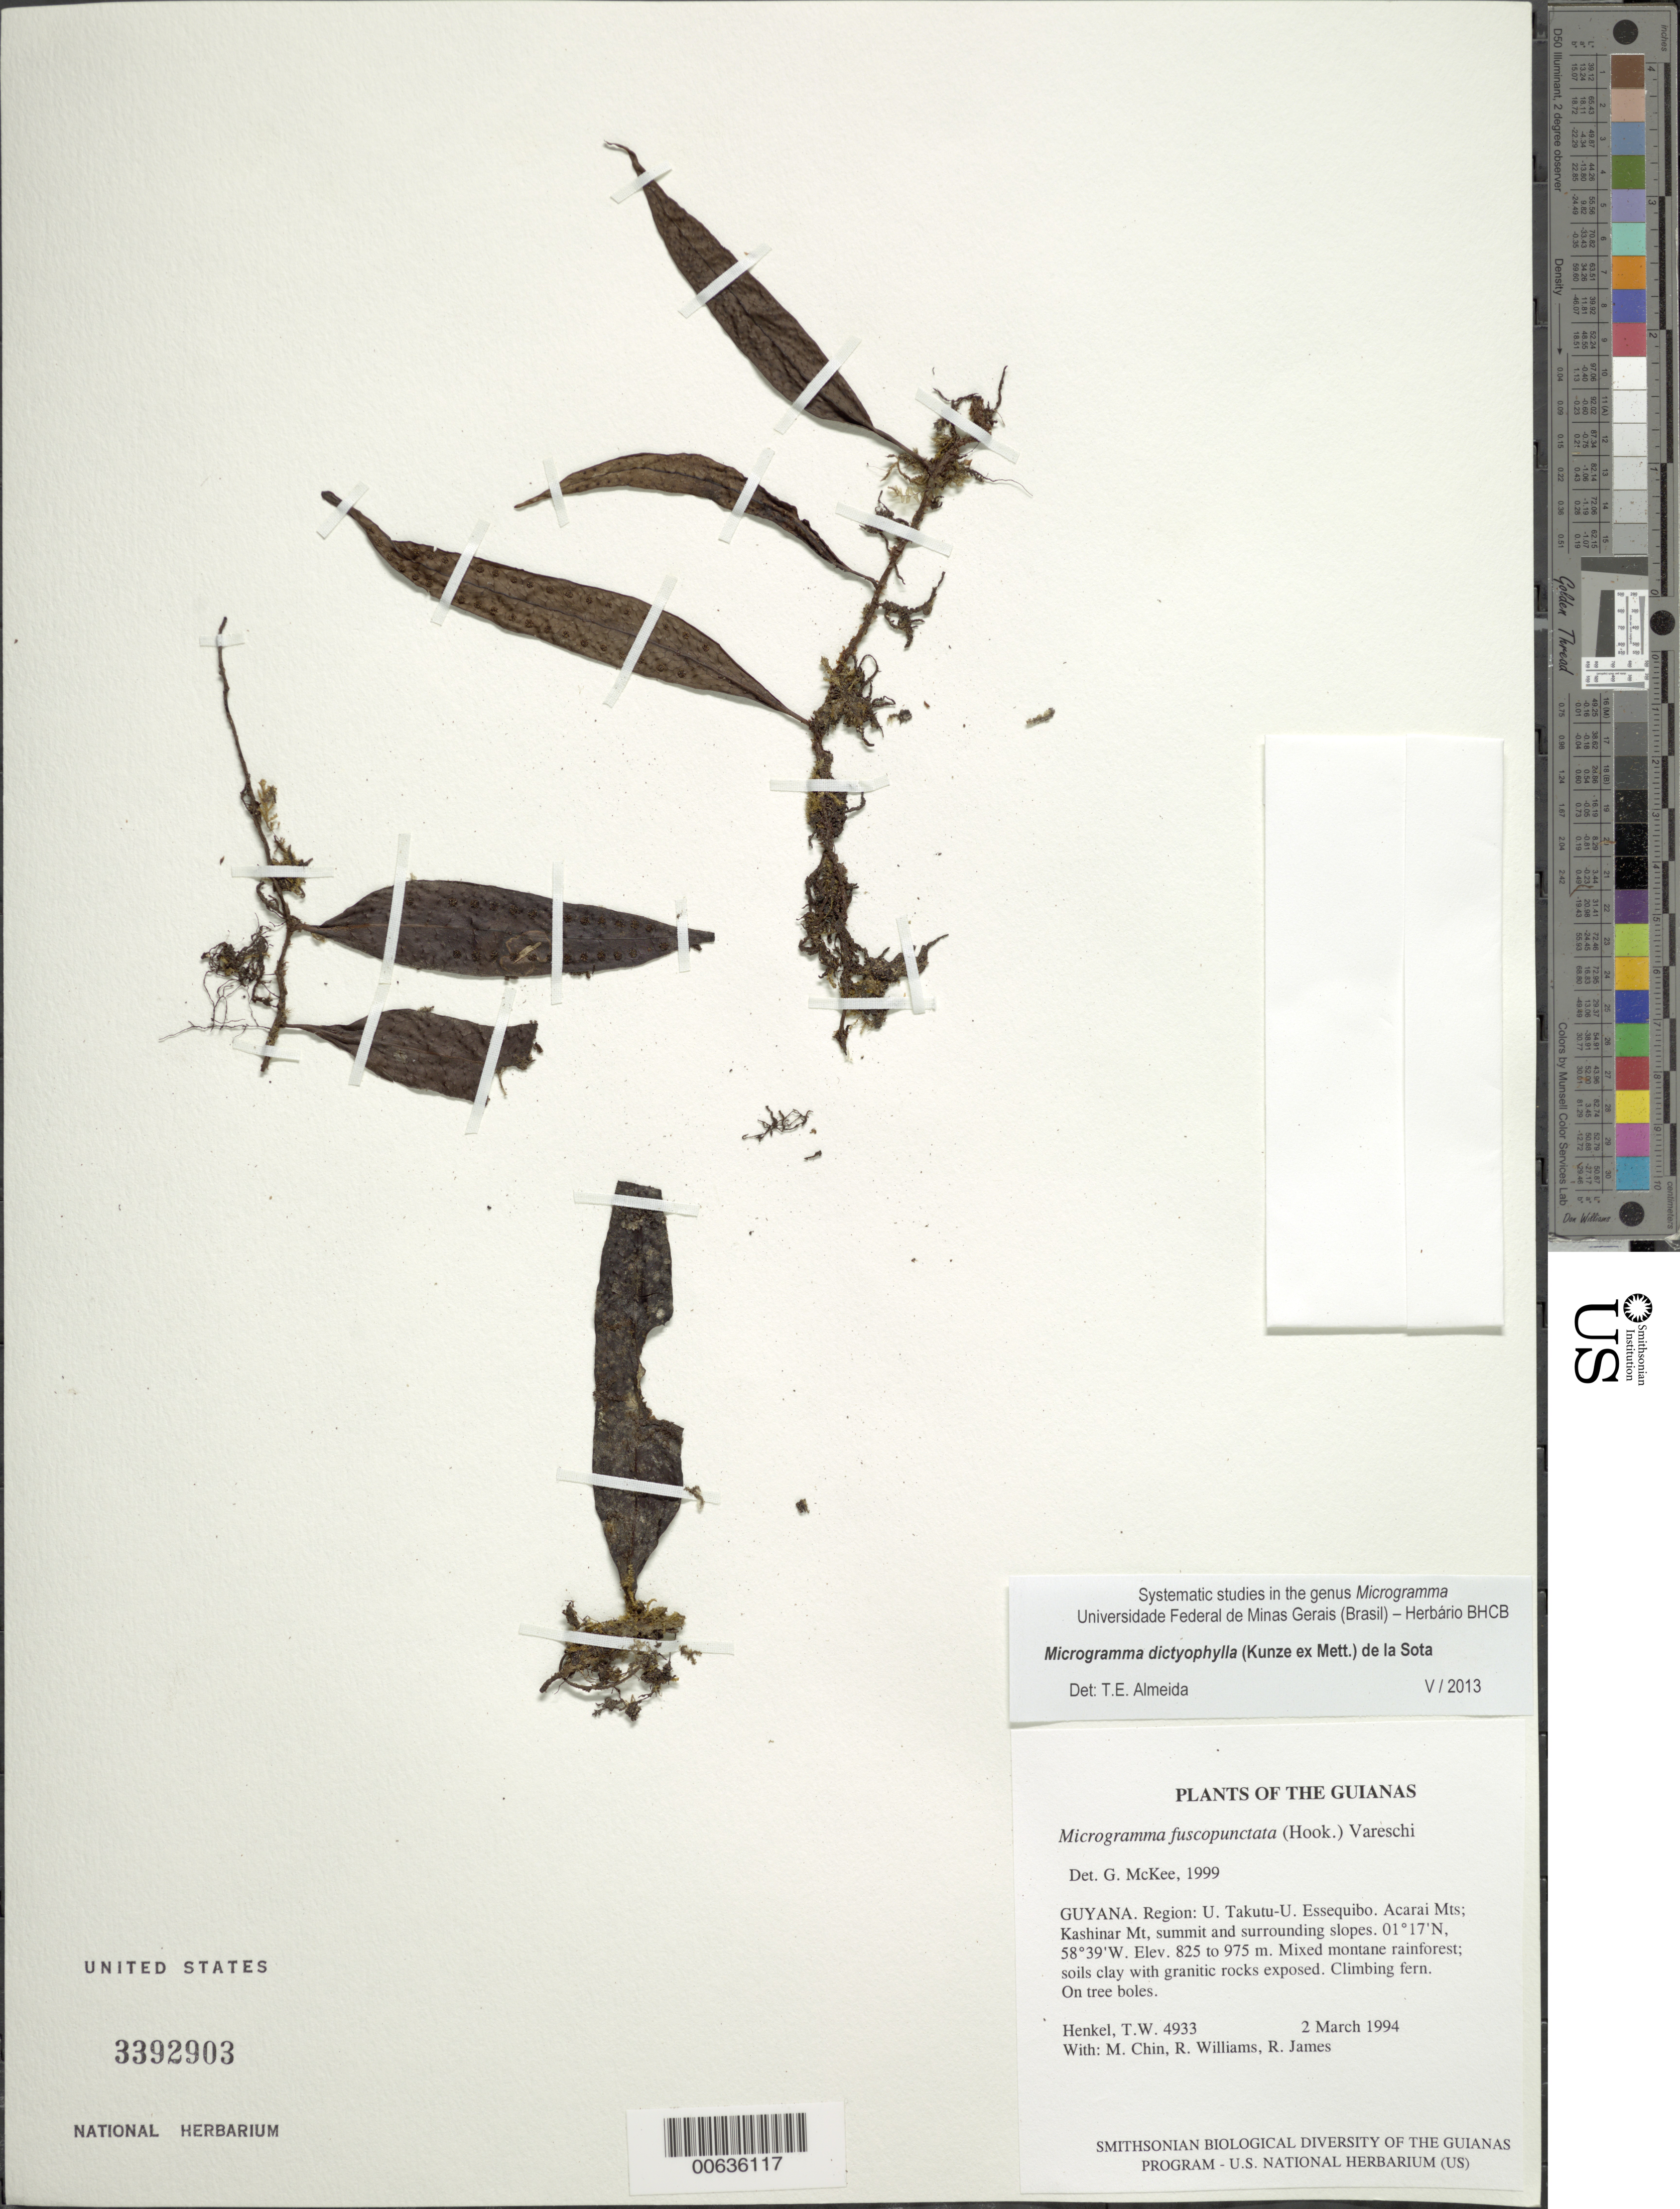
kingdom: Plantae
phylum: Tracheophyta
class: Polypodiopsida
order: Polypodiales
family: Polypodiaceae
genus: Microgramma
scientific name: Microgramma dictyophylla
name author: (Kunze ex Mett.) de la Sota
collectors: T. Henkel, M. Chin, R. Williams & R. James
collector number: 4933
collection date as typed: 2 March 1994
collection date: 1994-03-02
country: Guyana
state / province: U. Takutu-U. Essequibo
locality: Acarai Mts; Kashinar Mt, summit and surrounding slopes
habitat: Mixed montane rainforest; soils clay with granitic rocks exposed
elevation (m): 825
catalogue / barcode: US 3392903